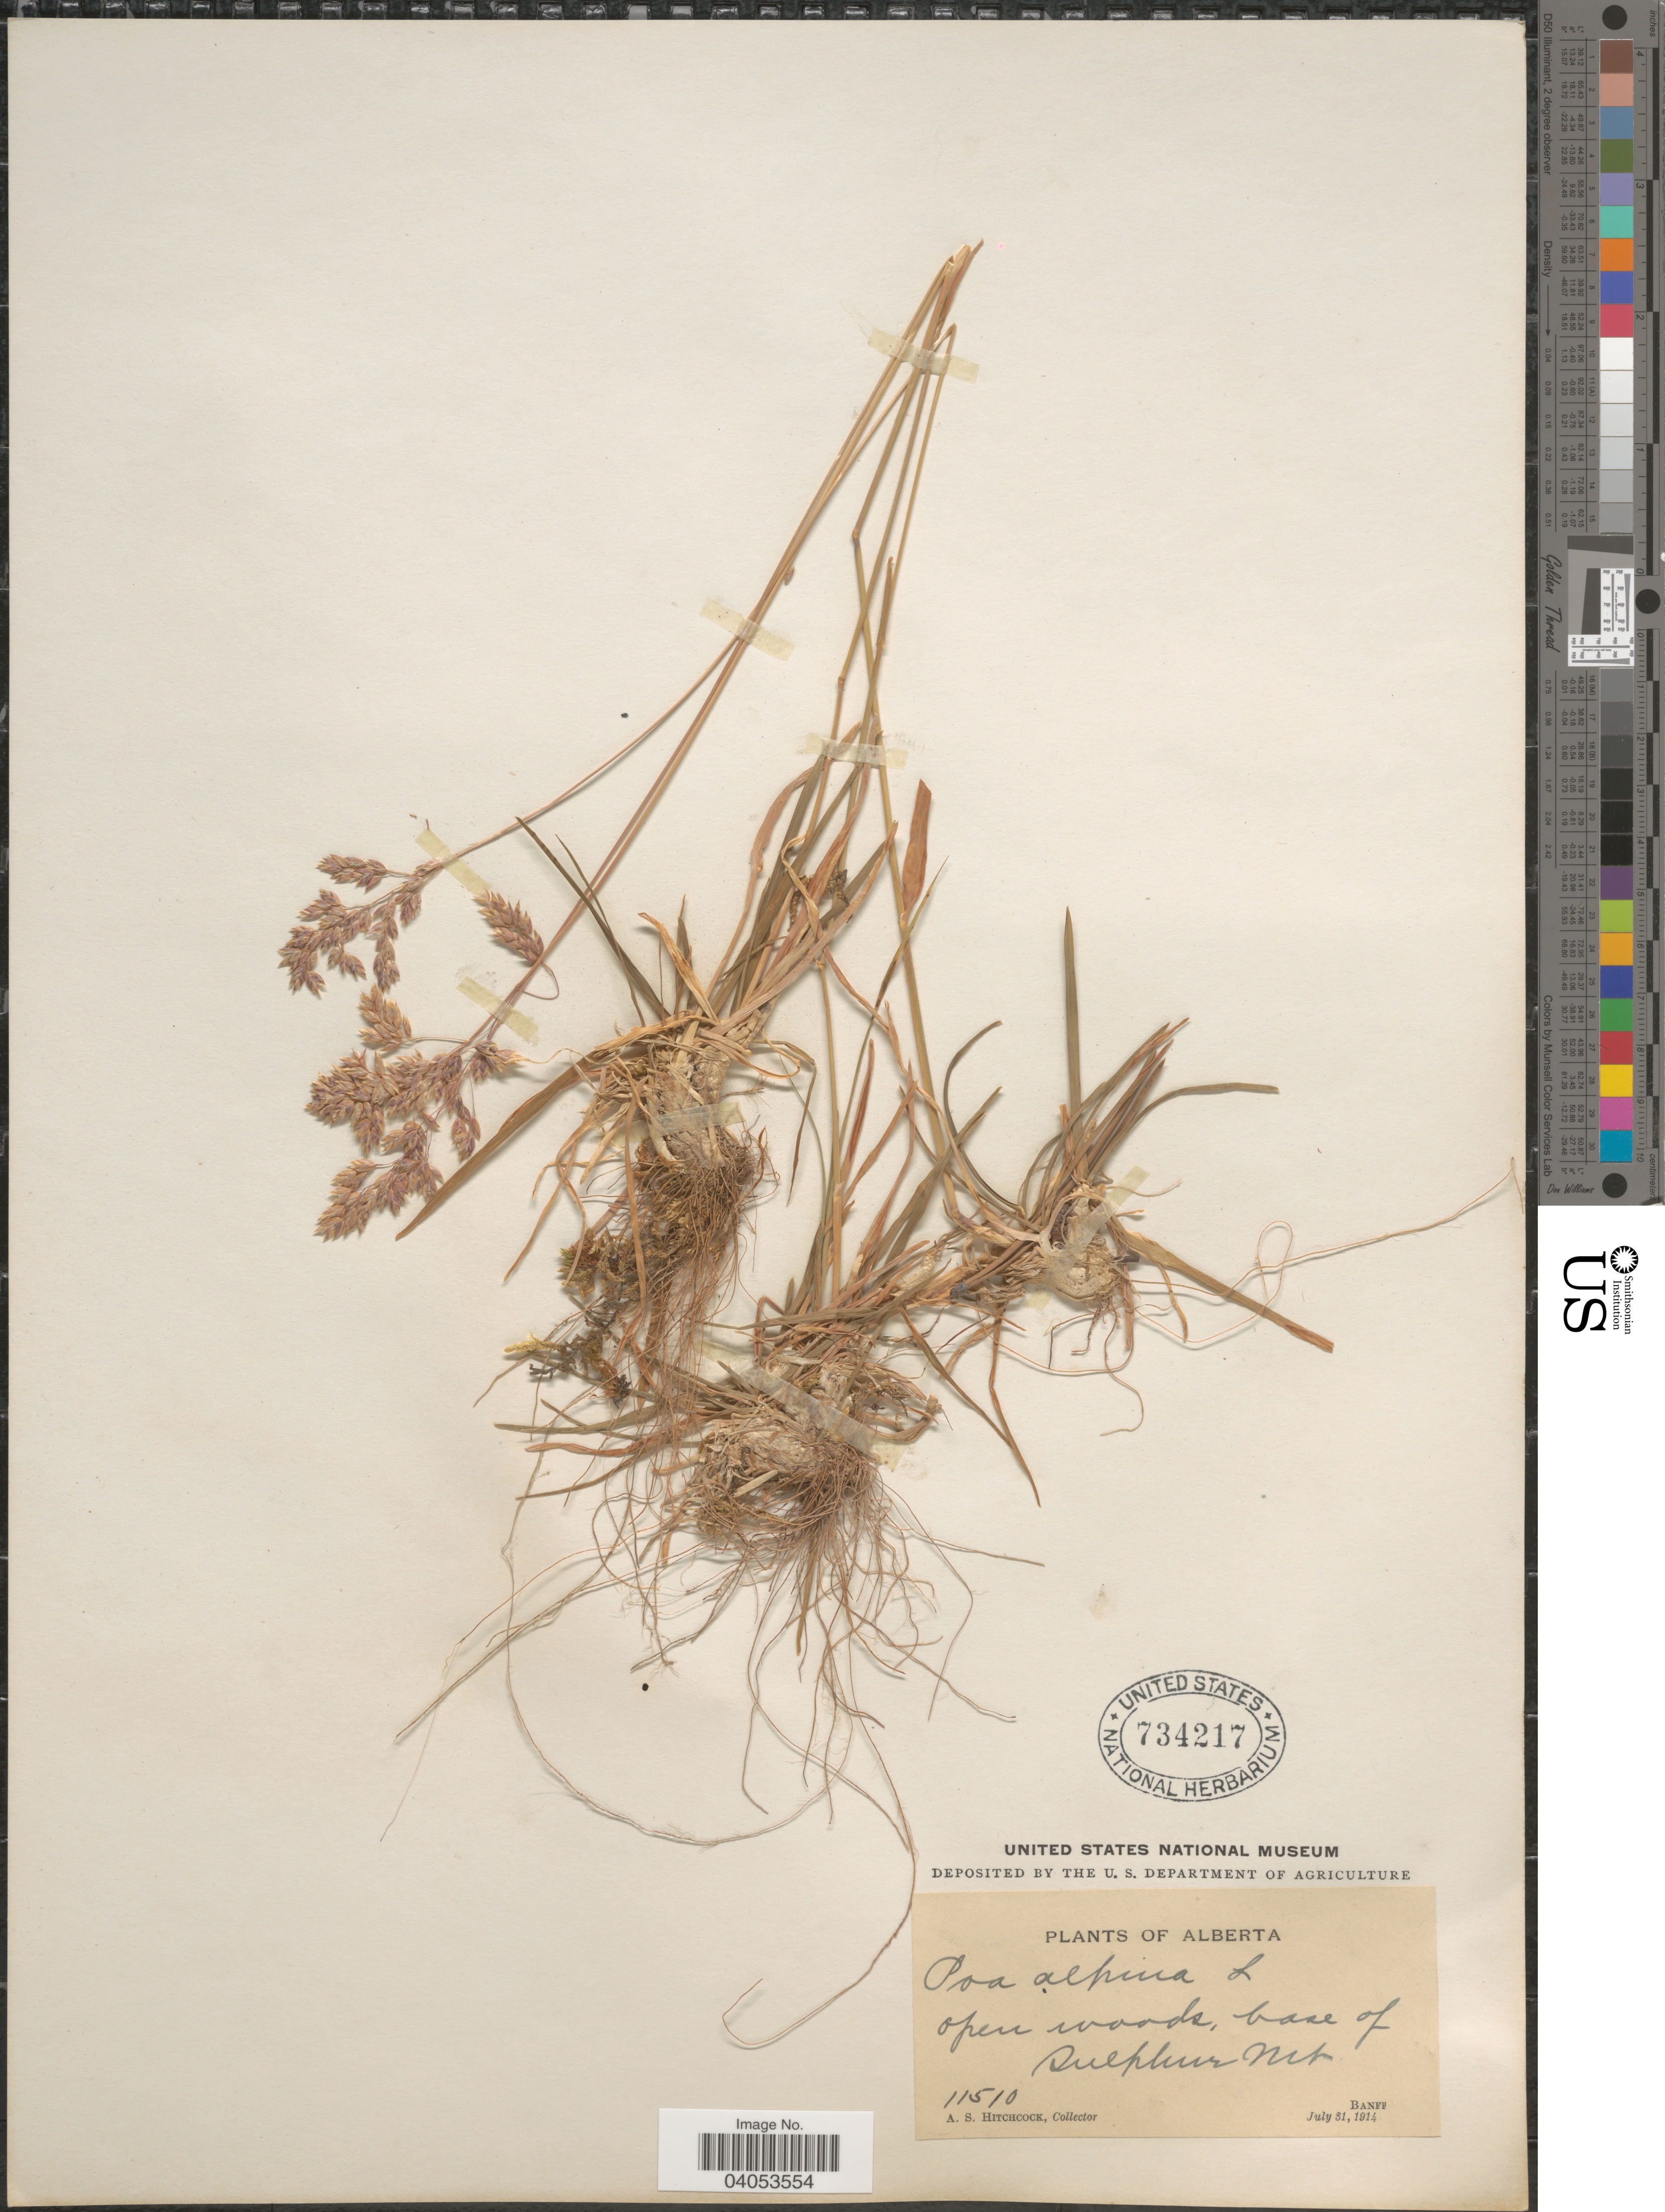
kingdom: Plantae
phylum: Tracheophyta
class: Liliopsida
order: Poales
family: Poaceae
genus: Poa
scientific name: Poa alpina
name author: L.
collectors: A. S. Hitchcock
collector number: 11510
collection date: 1914-07-31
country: Canada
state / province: Alberta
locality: Base of Sulphur Mt. Banff.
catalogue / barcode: US 734217